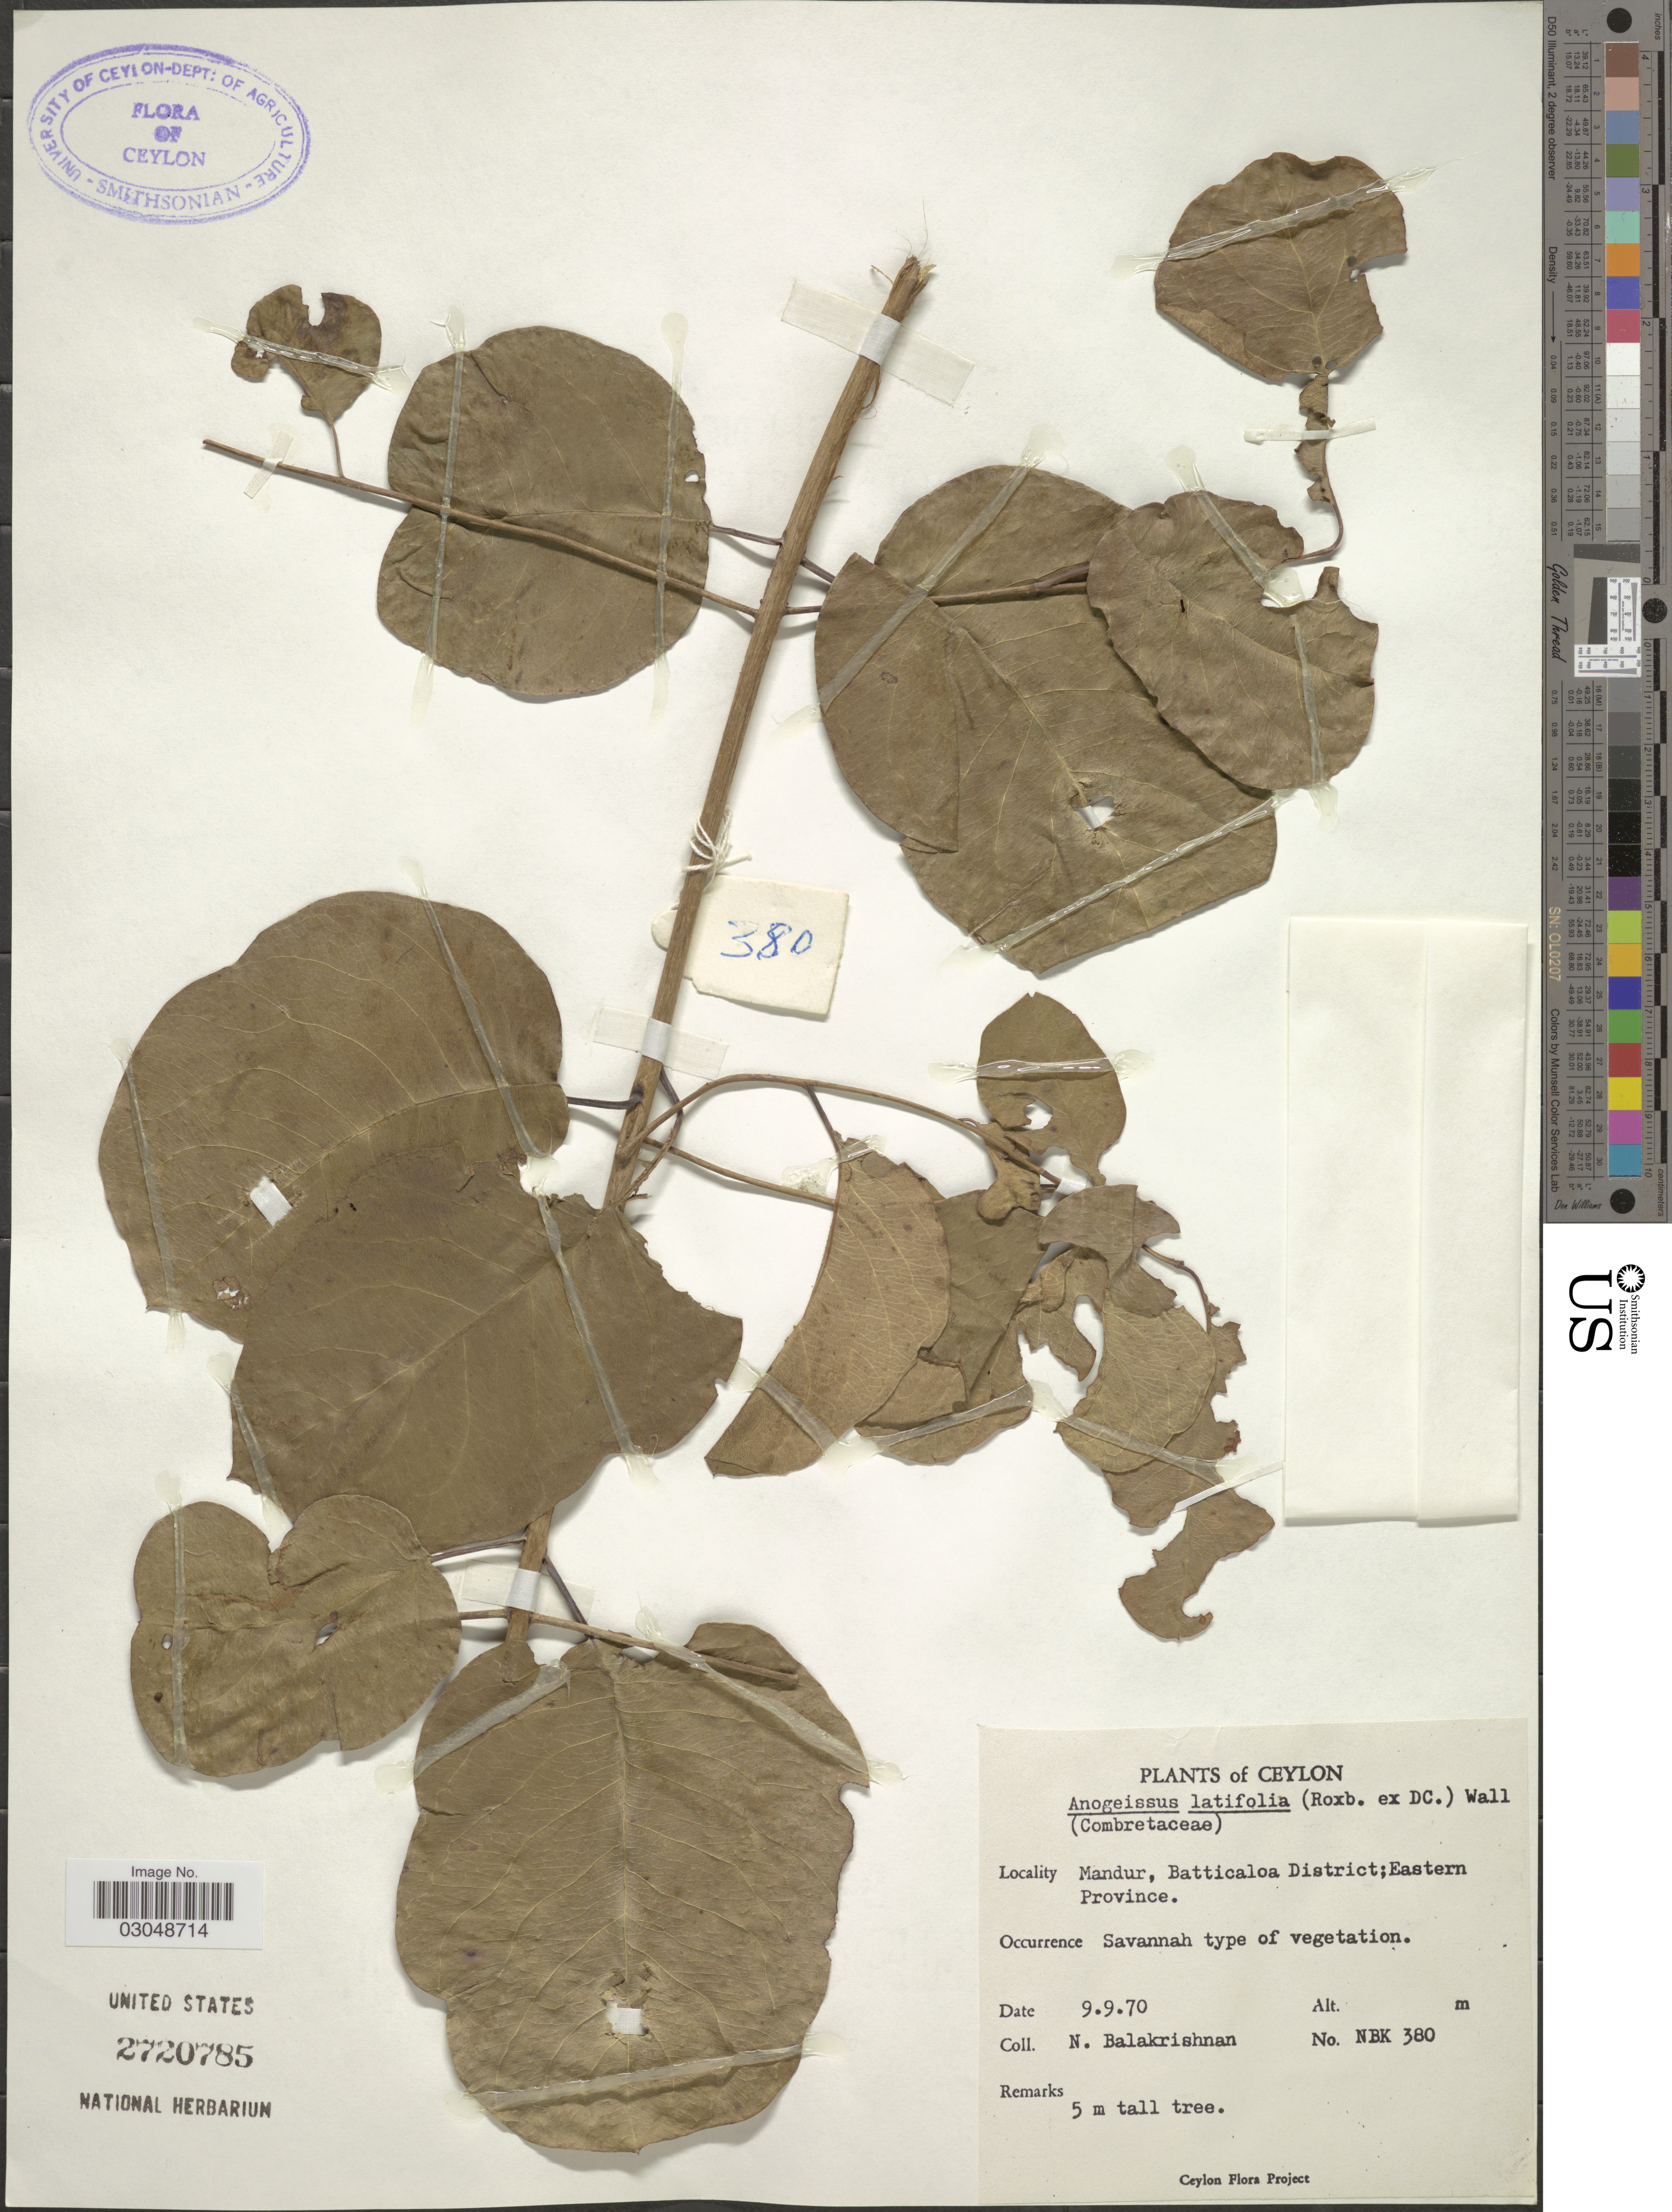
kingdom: Plantae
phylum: Tracheophyta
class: Magnoliopsida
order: Myrtales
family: Combretaceae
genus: Anogeissus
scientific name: Anogeissus latifolia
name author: (Roxb. ex DC.) Wall. ex Guill. & Perr.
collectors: N. Balakrishnan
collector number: NBK 380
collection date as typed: Transcribed d/m/y: 9/9/70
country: Sri Lanka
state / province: Eastern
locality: Ceylon. Mandur, Batticaloa District.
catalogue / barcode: US 2720785